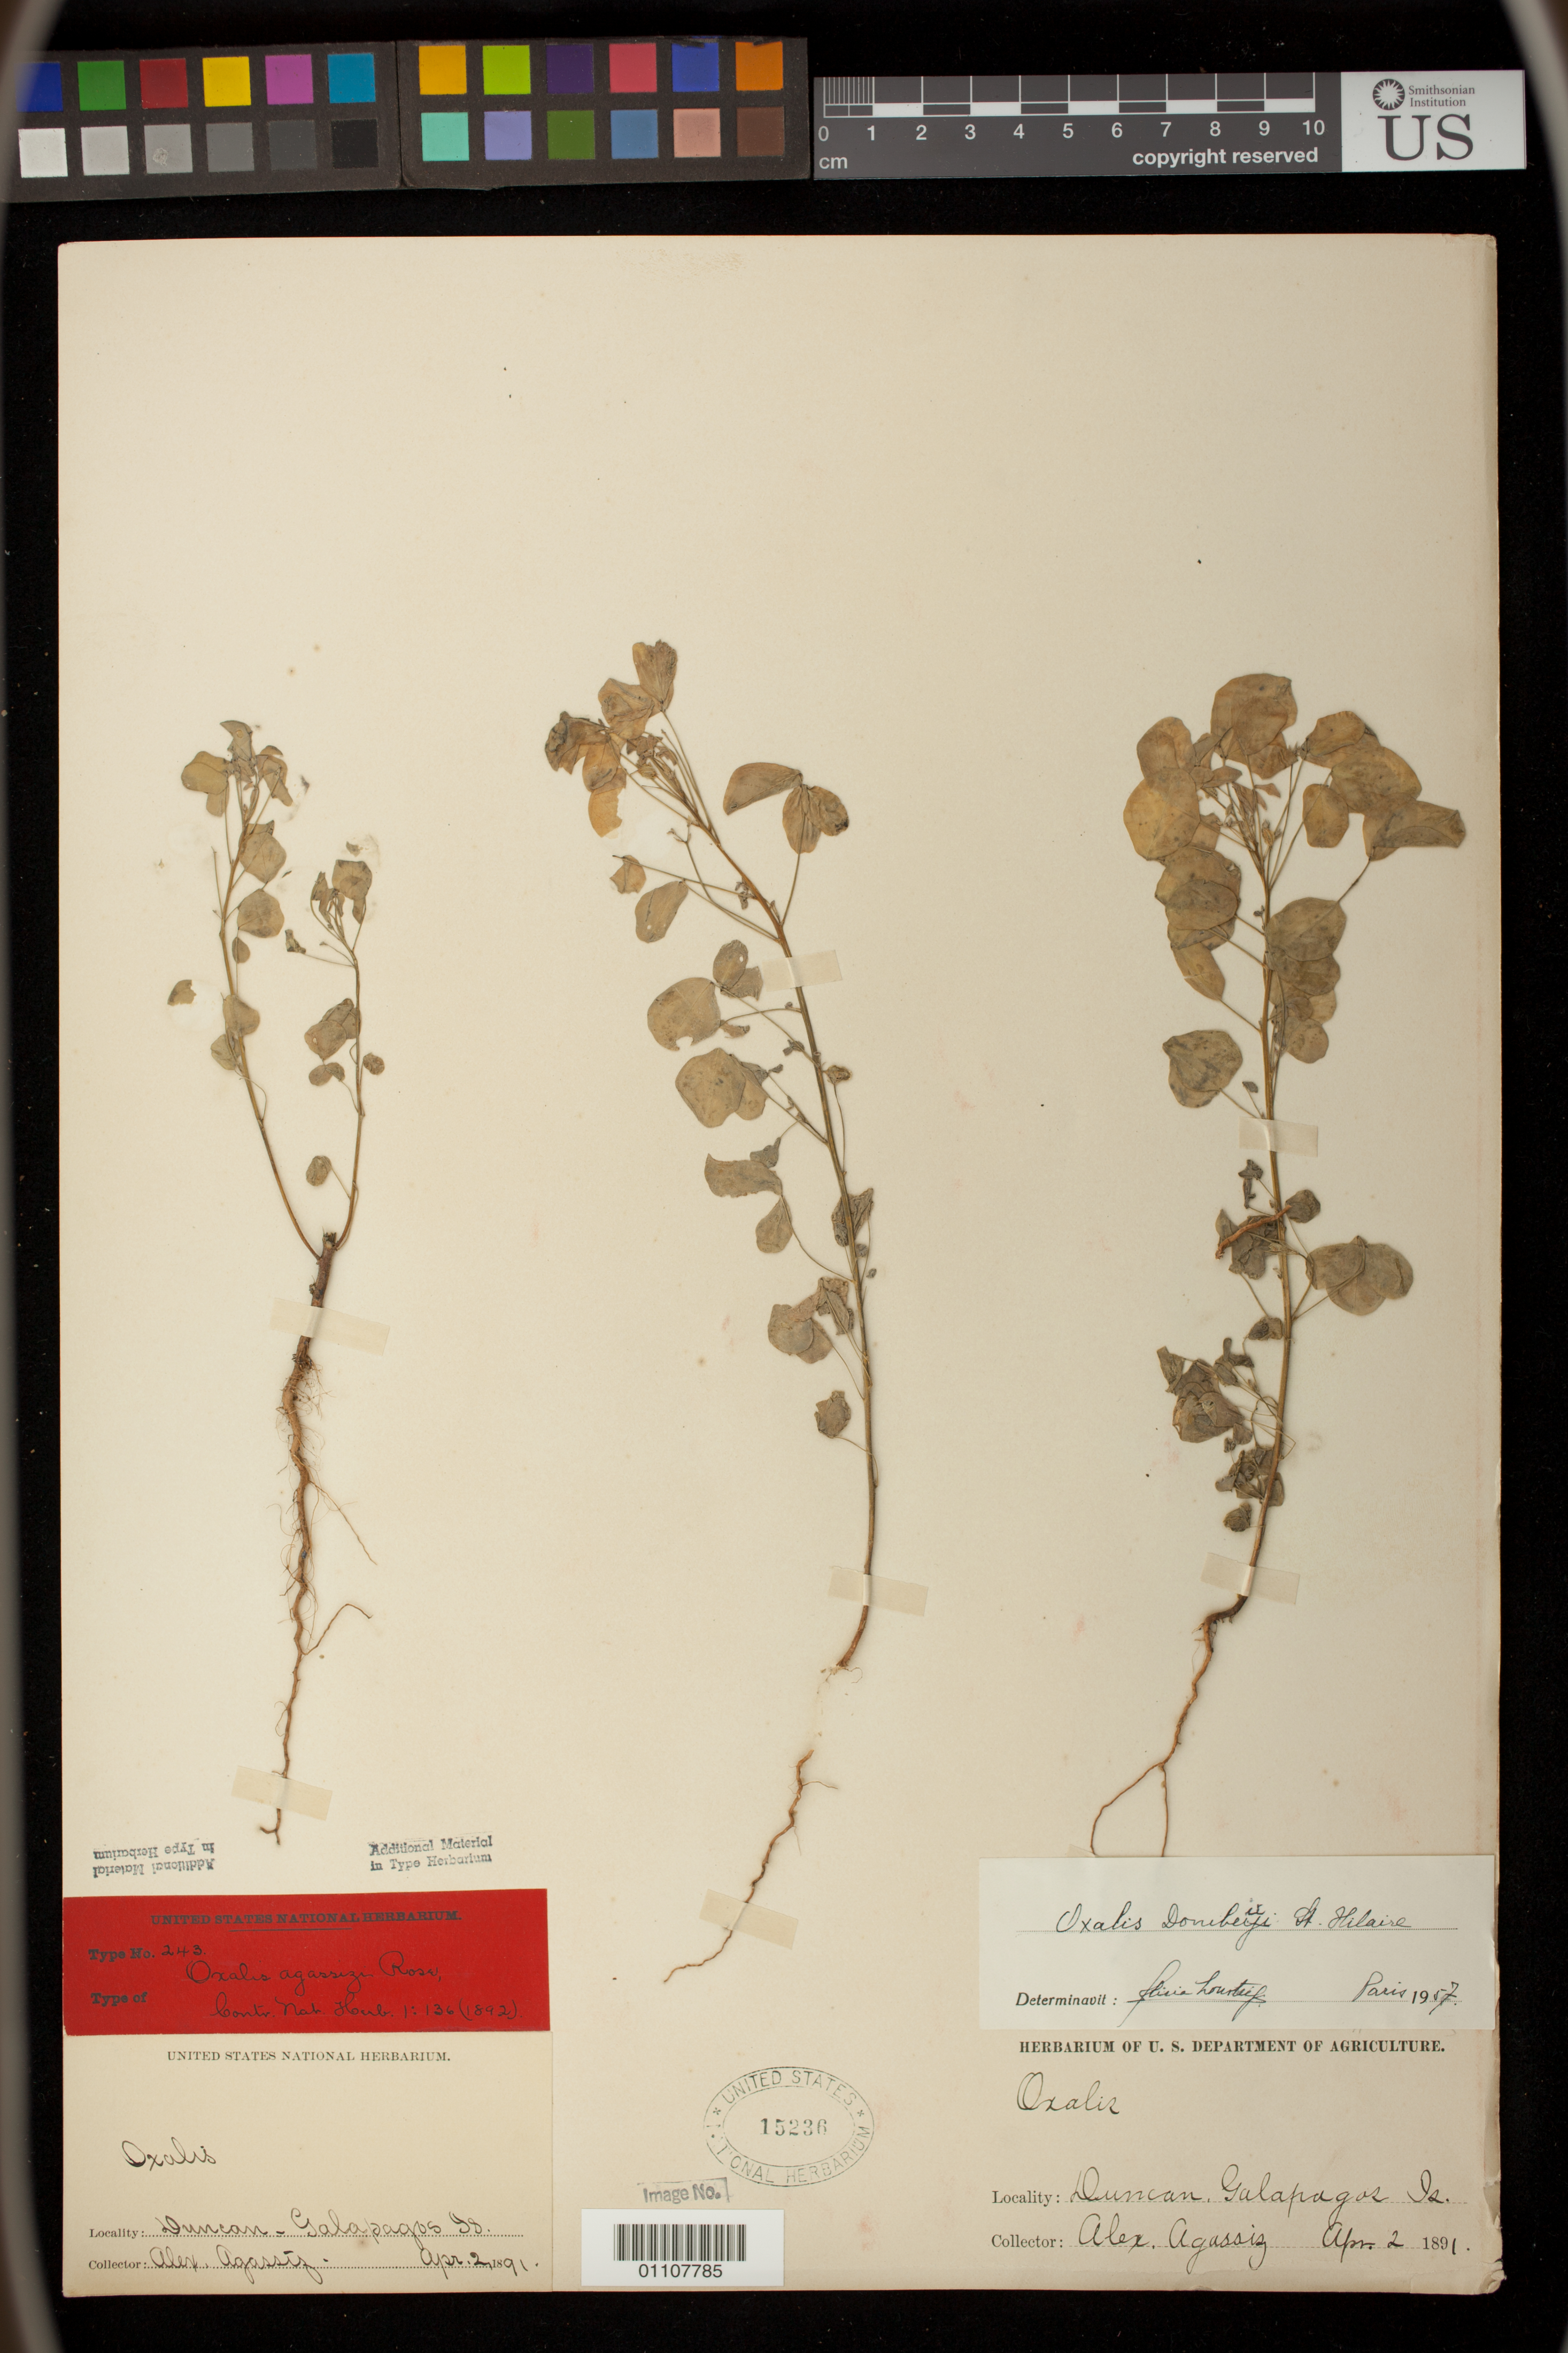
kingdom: Plantae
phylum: Tracheophyta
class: Magnoliopsida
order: Oxalidales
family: Oxalidaceae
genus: Oxalis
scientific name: Oxalis agassizi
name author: Rose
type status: Type Collection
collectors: A. E. Agassiz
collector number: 243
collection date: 1891-04-02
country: Ecuador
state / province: Colón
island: Pinzón [Duncan]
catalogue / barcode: US 15236